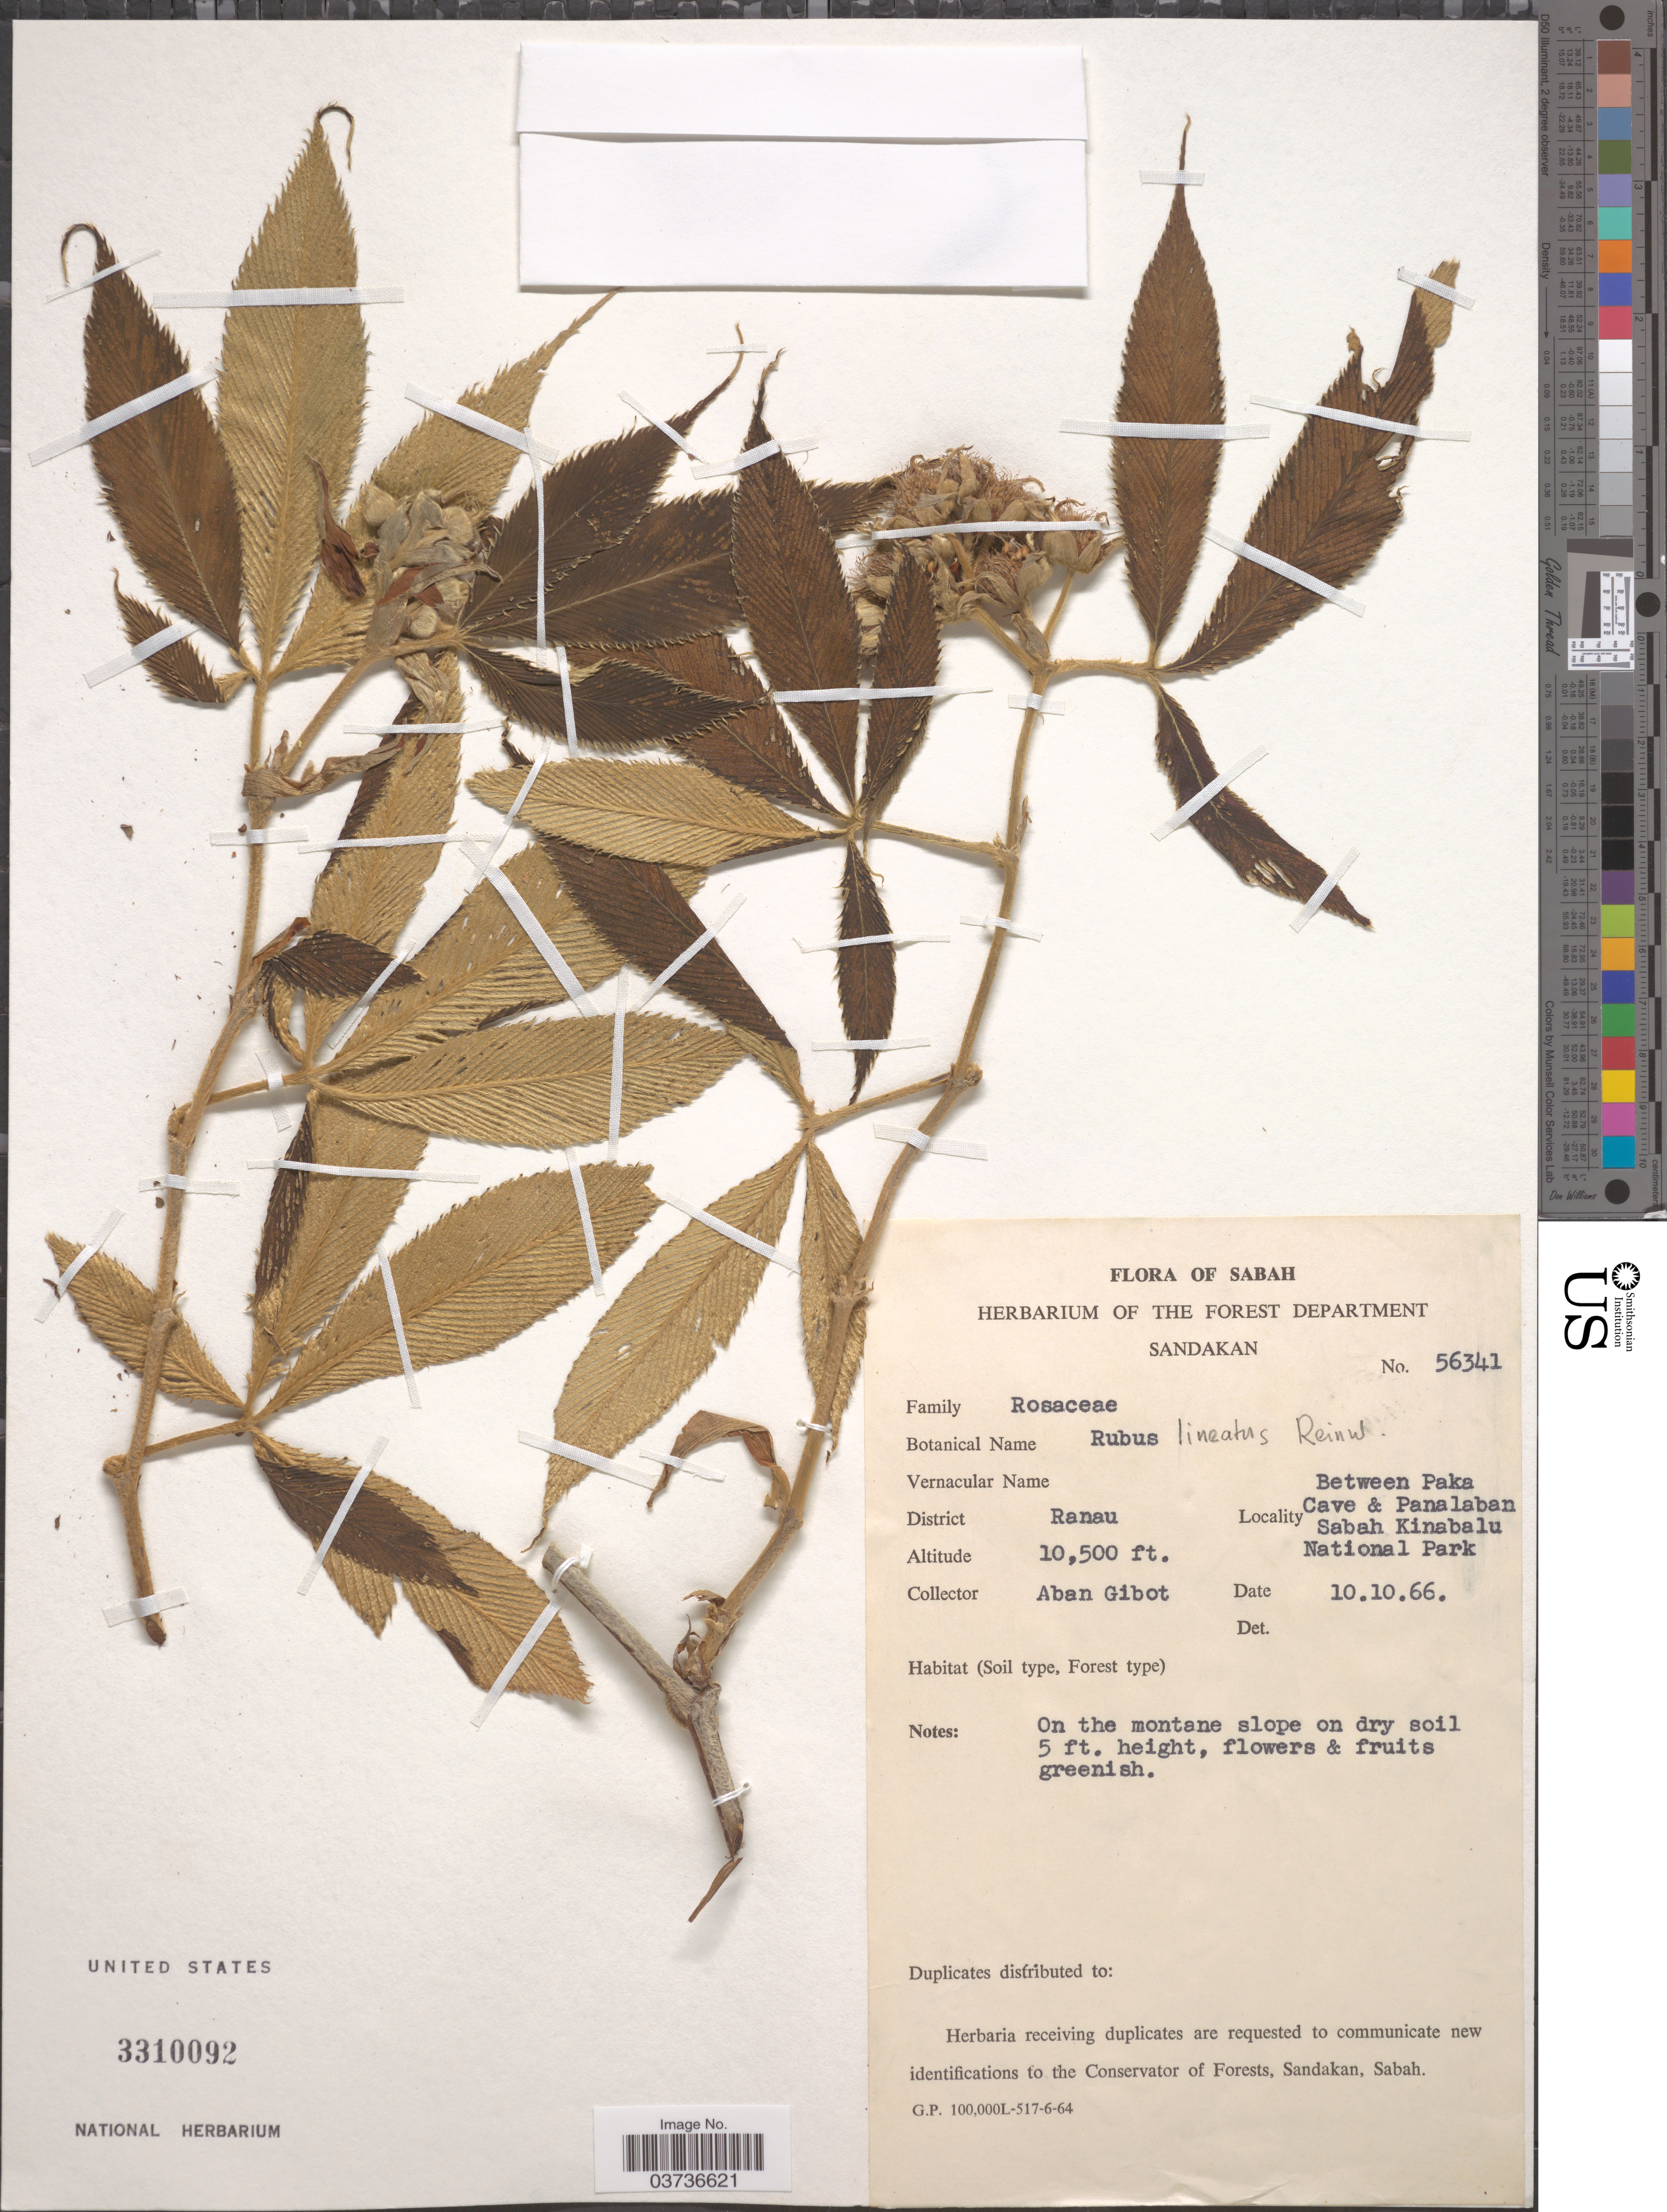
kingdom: Plantae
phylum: Tracheophyta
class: Magnoliopsida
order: Rosales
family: Rosaceae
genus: Rubus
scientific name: Rubus lineatus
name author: Reinw.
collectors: A. Gibot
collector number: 56341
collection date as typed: Transcribed d/m/y: 10/10/66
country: Malaysia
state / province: Sabah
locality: District Ranau. Between Paka Cave & Panalaban Sabah Kinabalu National Park.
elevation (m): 3200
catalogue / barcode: US 3310092